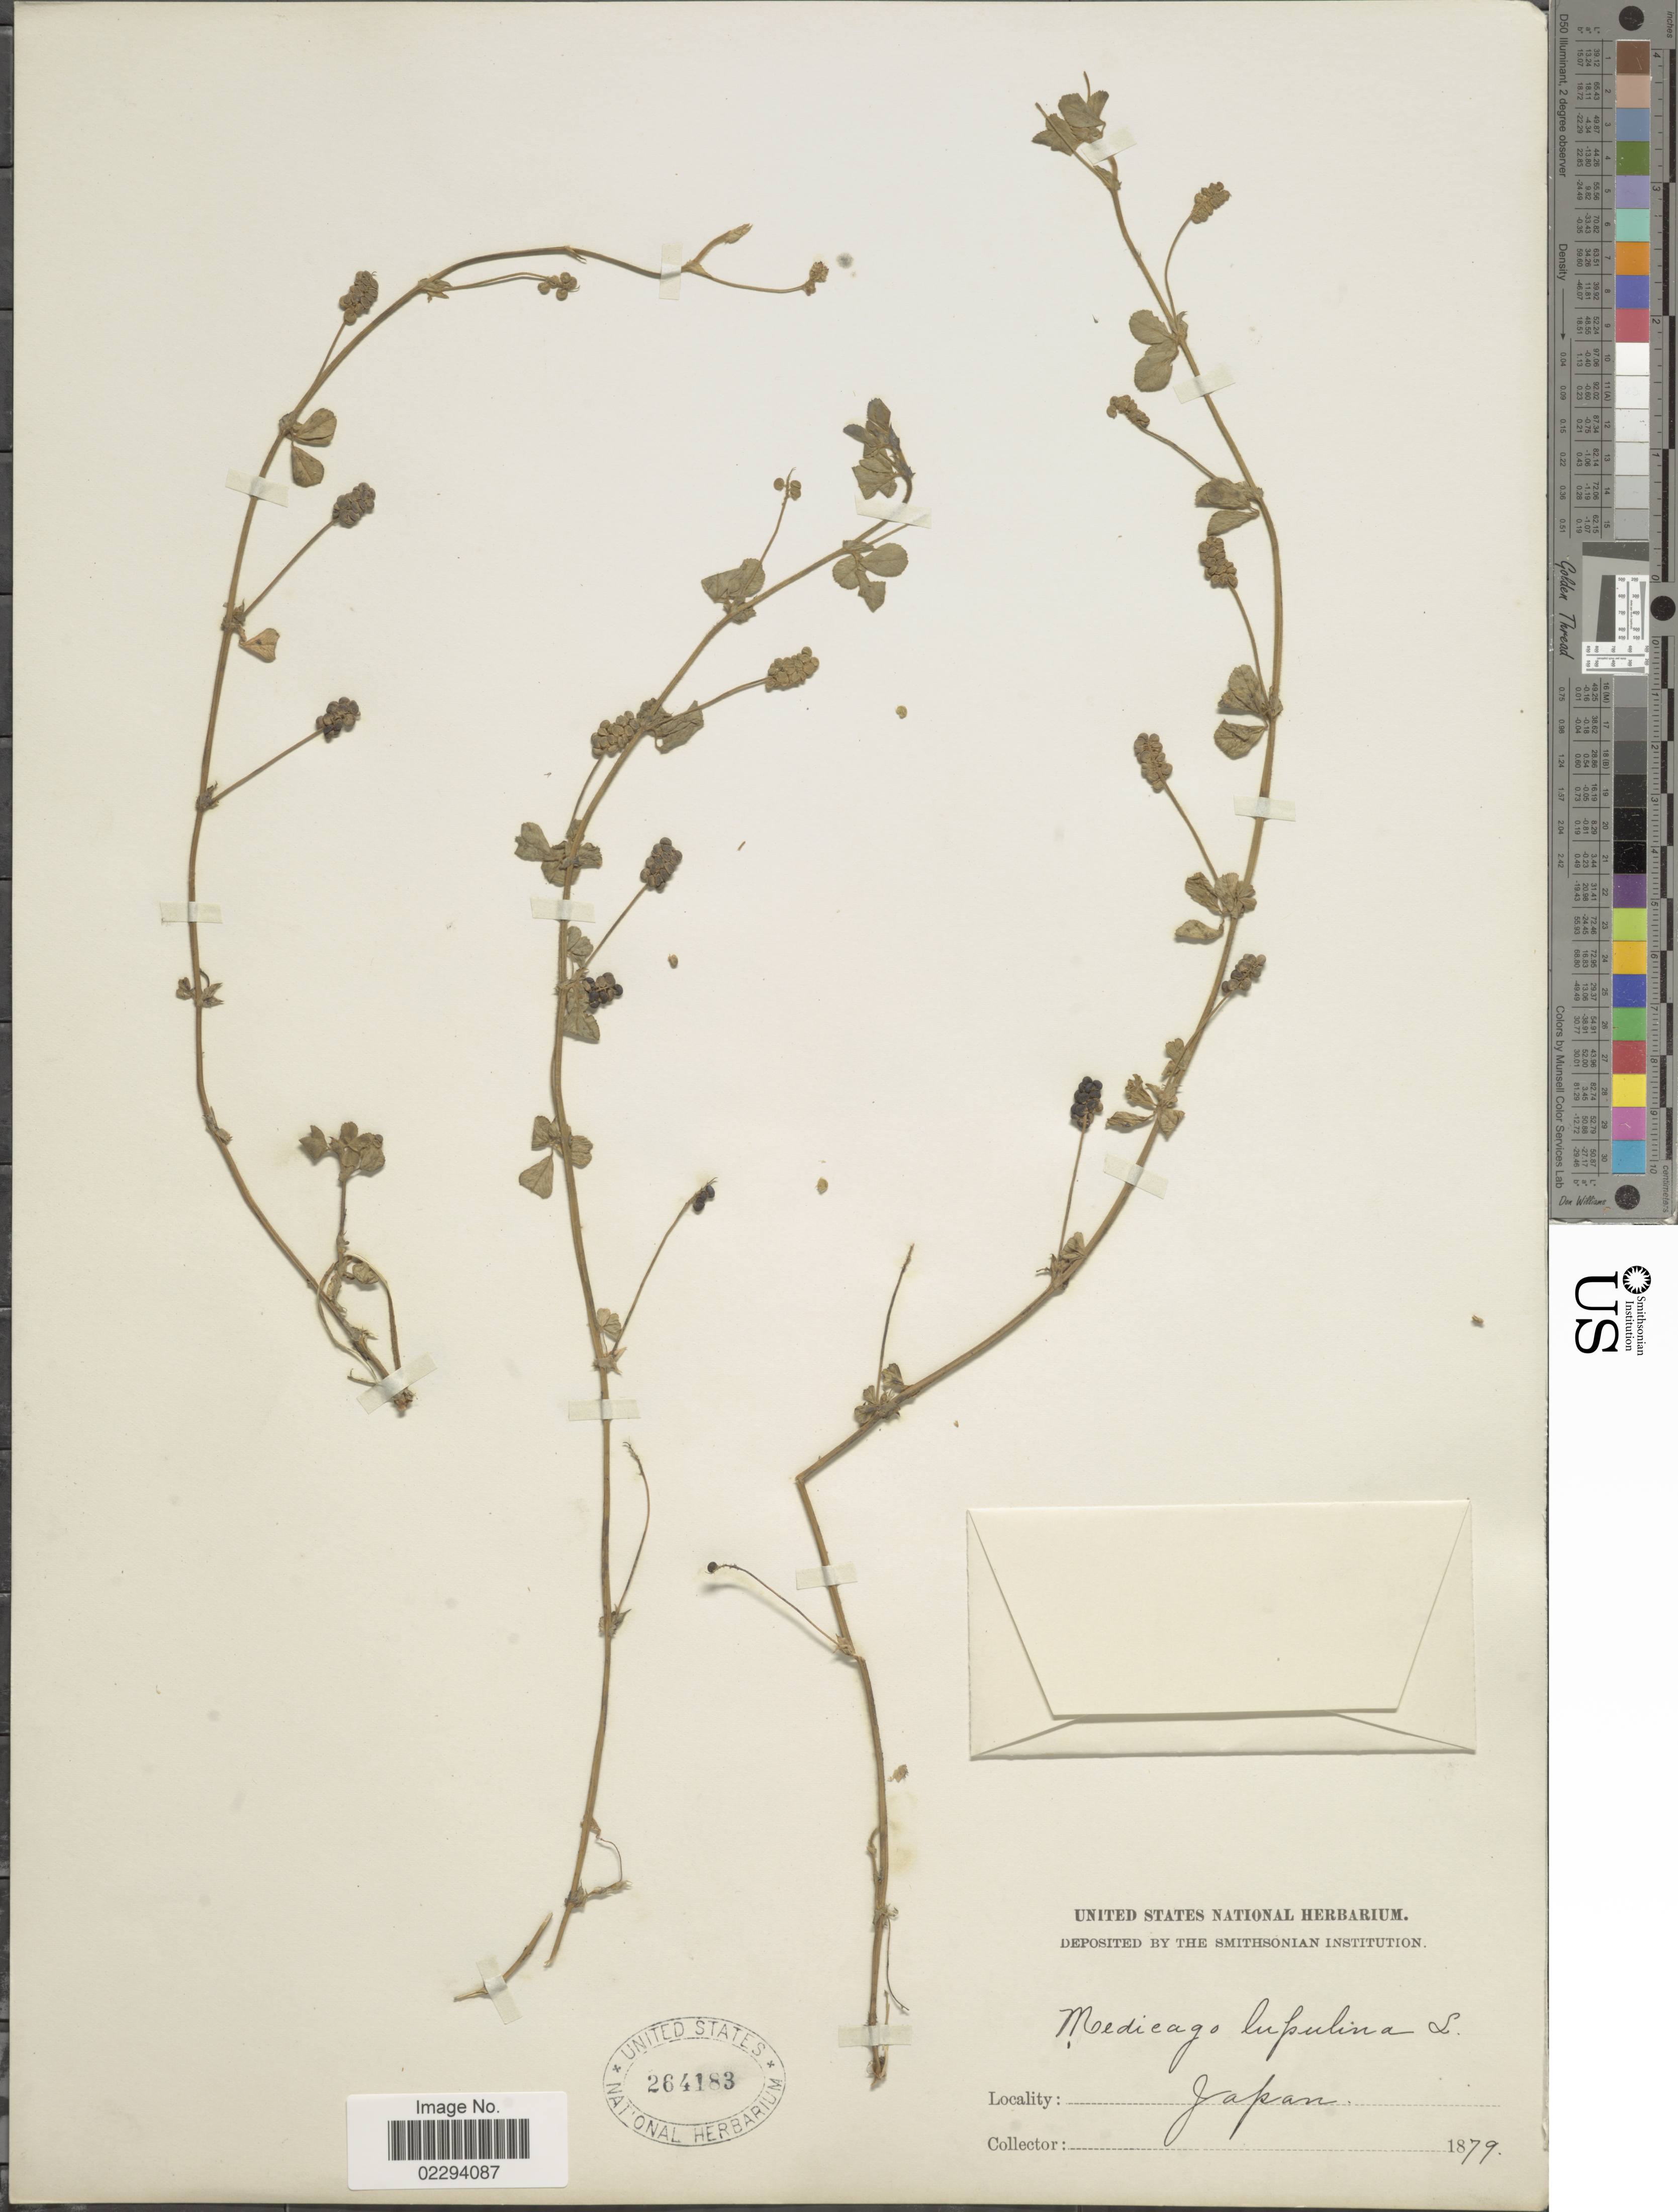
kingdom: Plantae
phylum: Tracheophyta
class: Magnoliopsida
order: Fabales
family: Fabaceae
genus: Medicago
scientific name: Medicago lupulina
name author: L.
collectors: U.S. National Herbarium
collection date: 1879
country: Japan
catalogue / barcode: US 264183